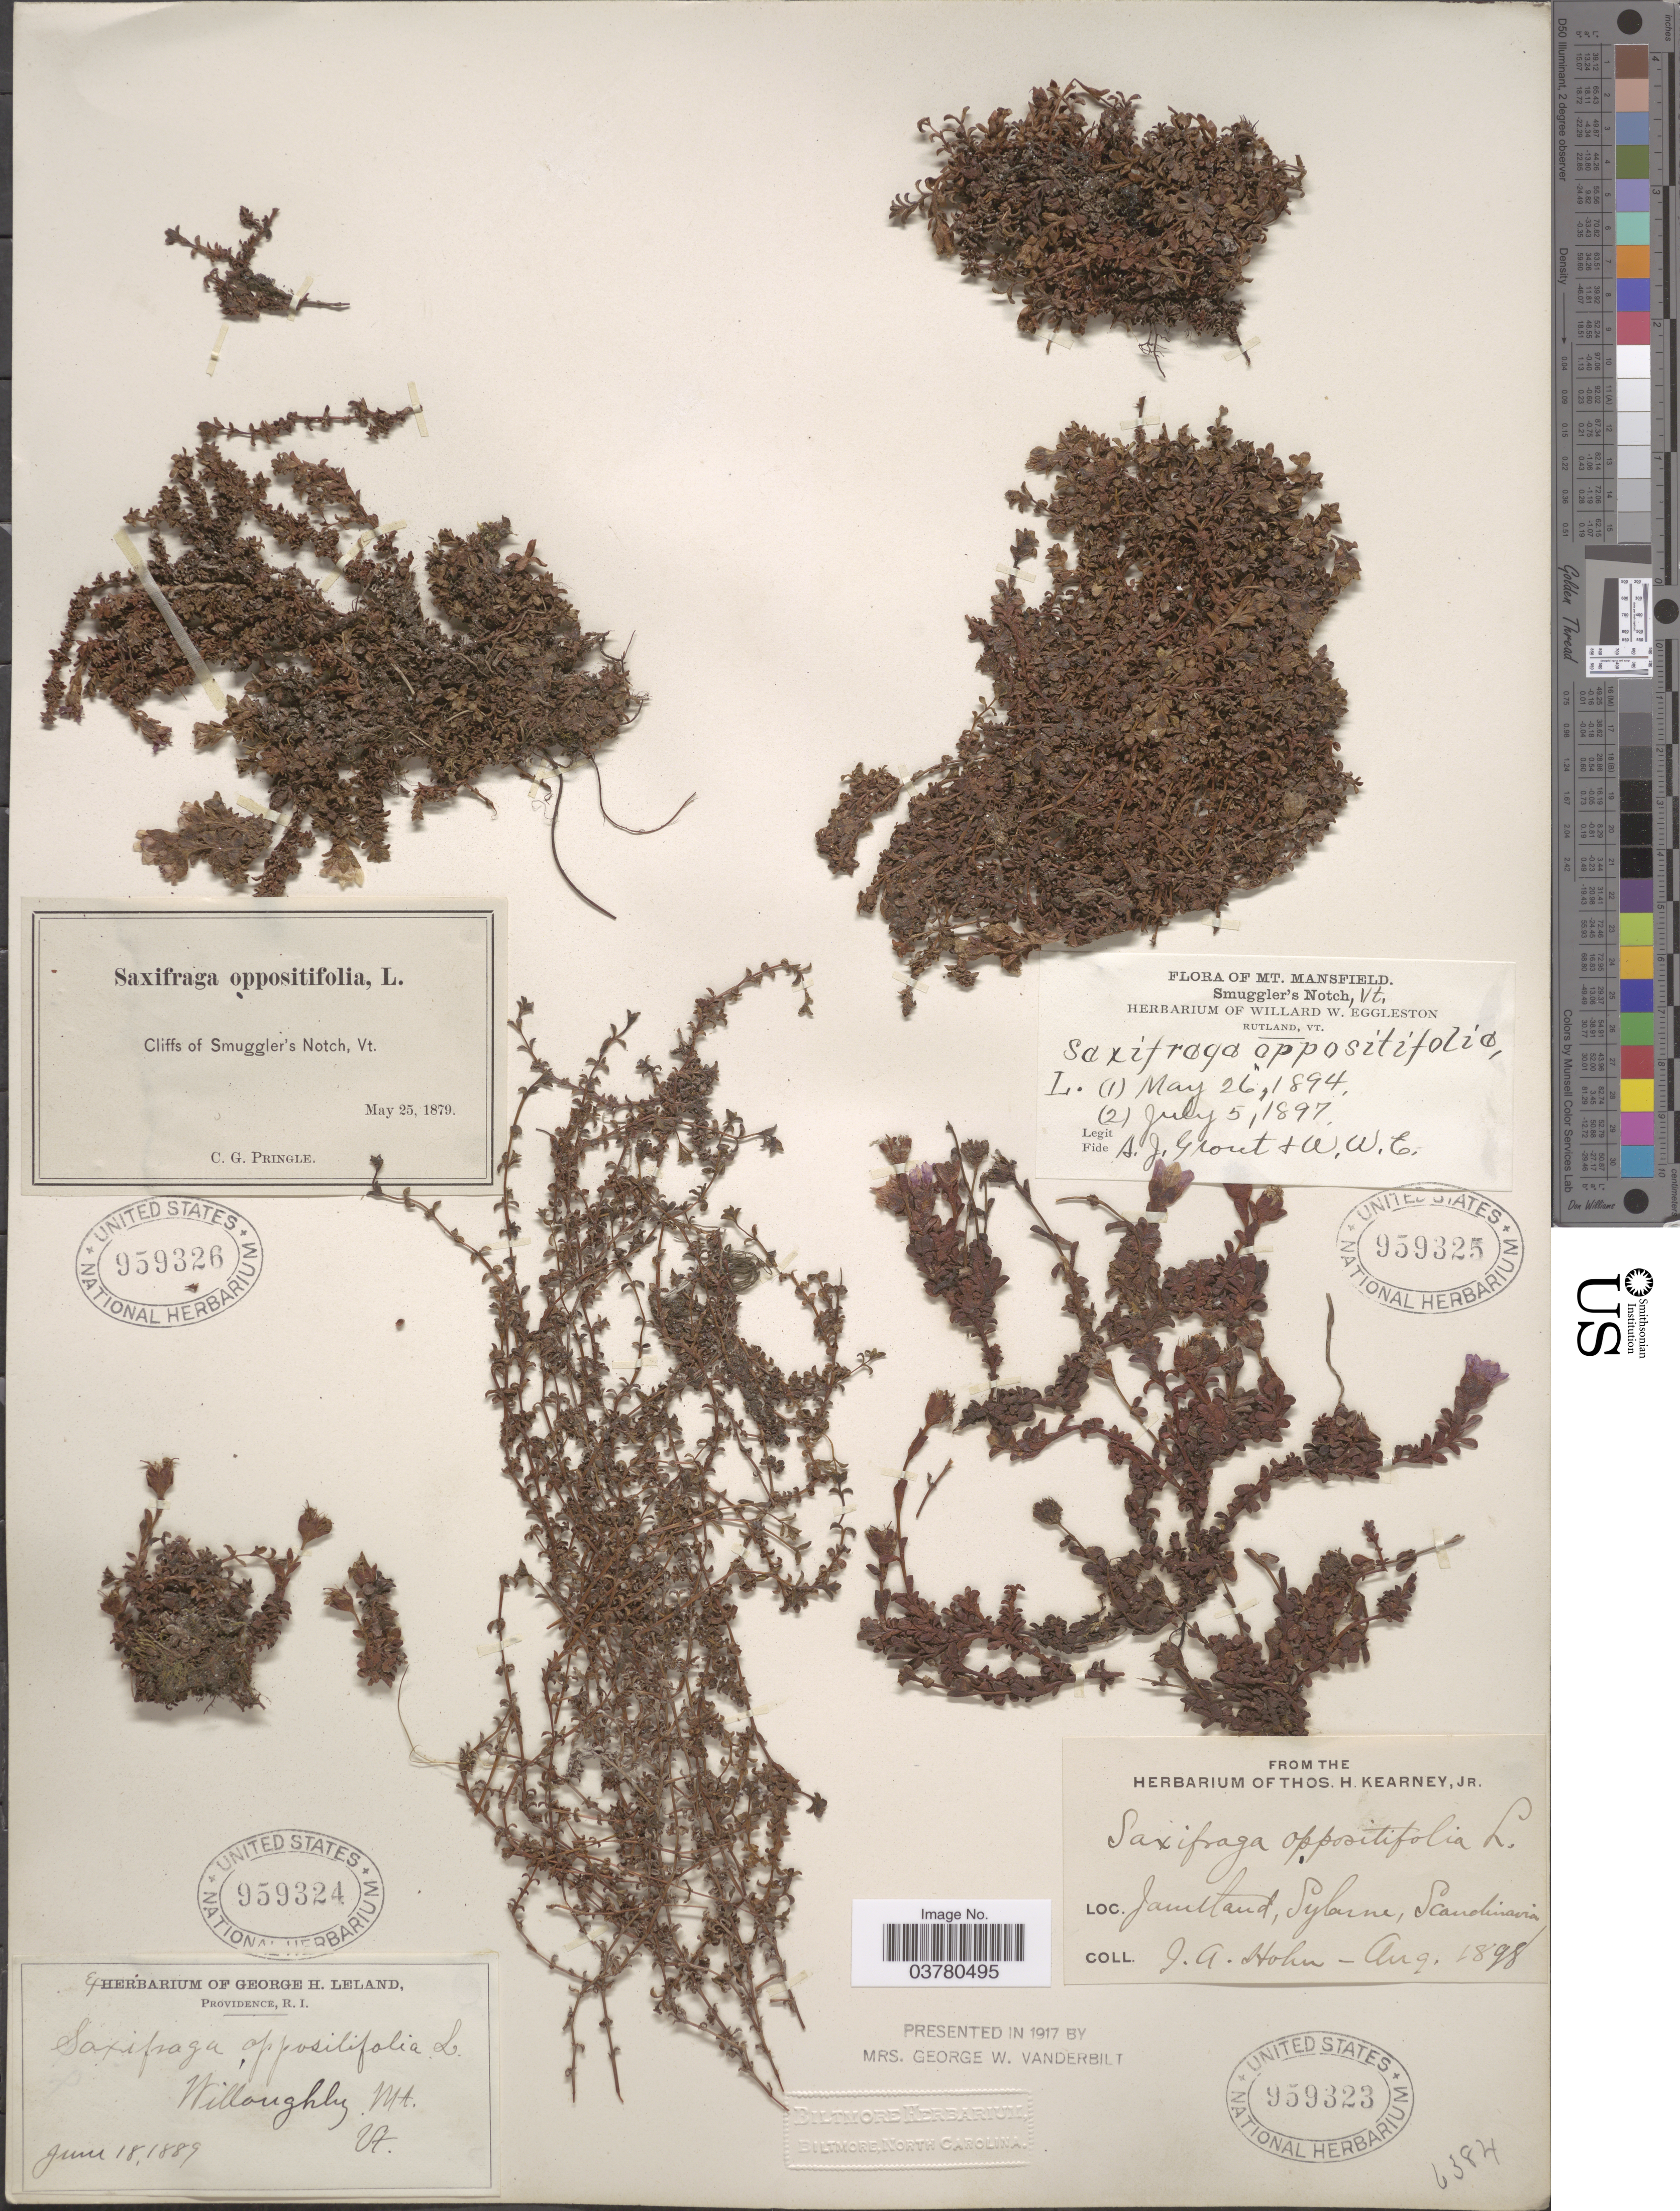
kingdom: Plantae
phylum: Tracheophyta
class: Magnoliopsida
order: Saxifragales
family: Saxifragaceae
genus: Saxifraga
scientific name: Saxifraga oppositifolia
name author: L.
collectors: C. G. Pringle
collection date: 1879-05-25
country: United States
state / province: Vermont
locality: Cliffs of Smuggler's Notch.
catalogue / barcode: US 959326